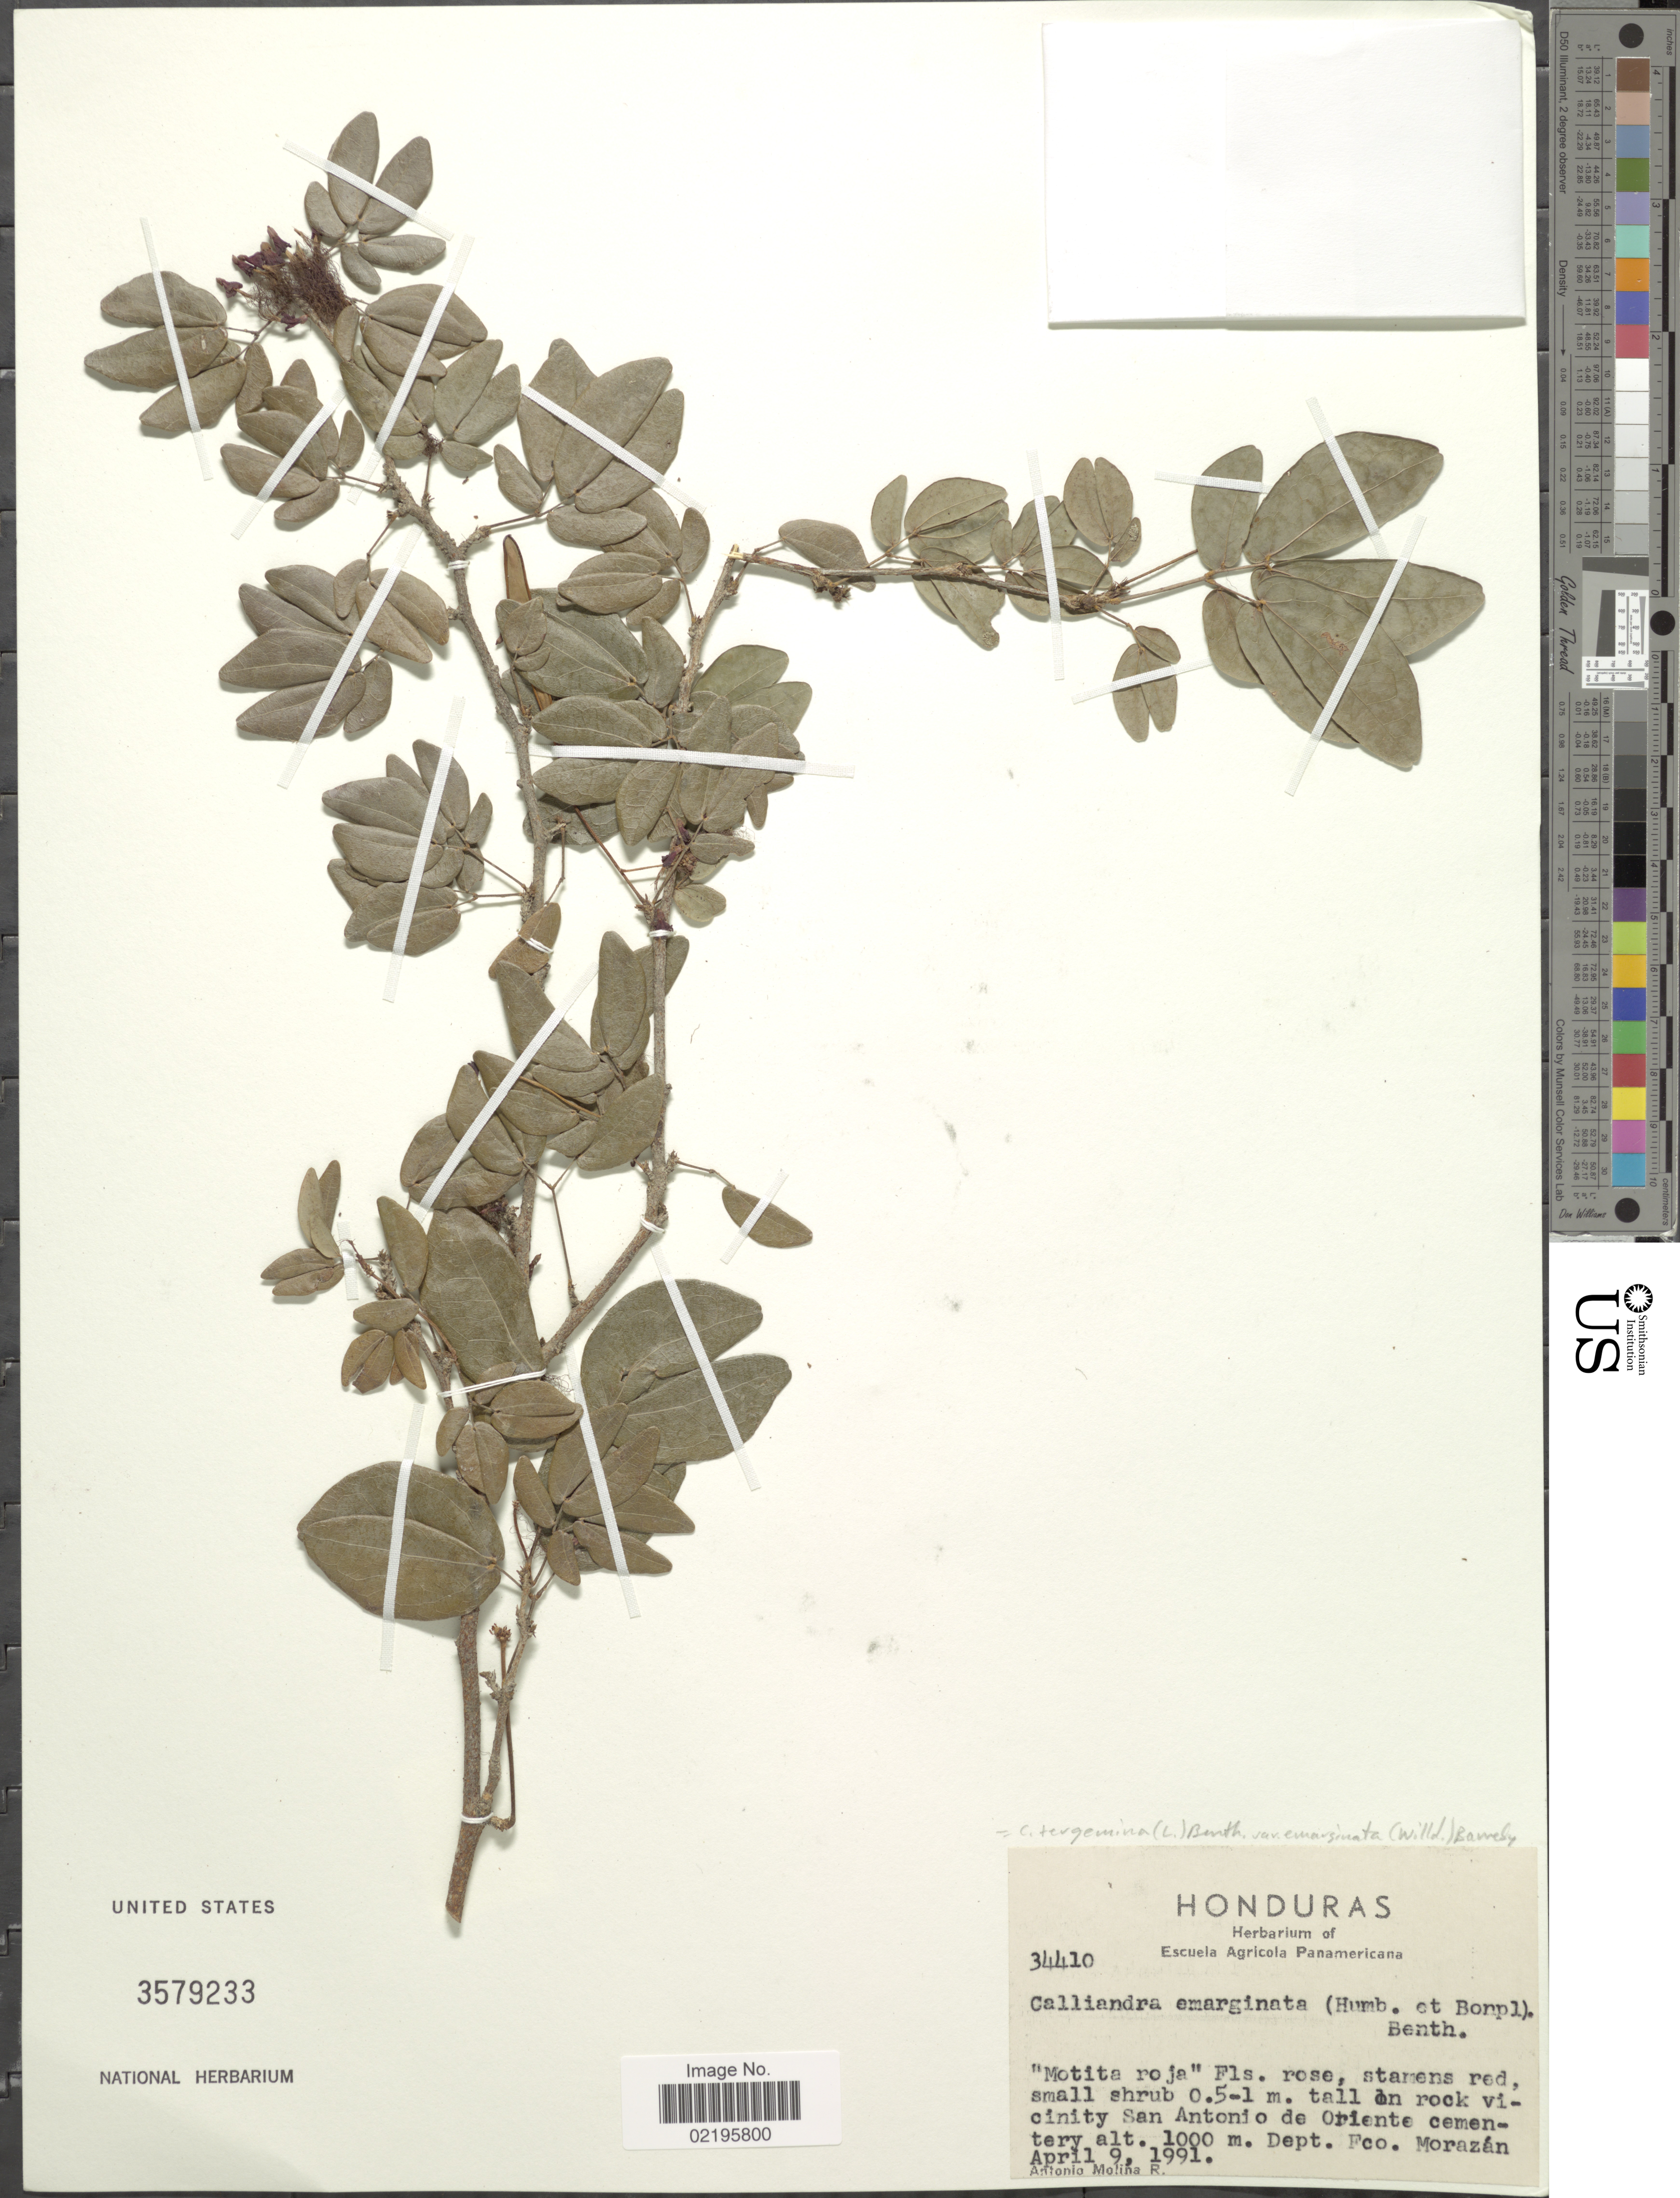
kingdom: Plantae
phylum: Tracheophyta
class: Magnoliopsida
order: Fabales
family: Fabaceae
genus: Calliandra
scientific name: Calliandra emarginata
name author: (Willd.) Benth.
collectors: A. Molina R.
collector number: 34410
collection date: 1991-04-09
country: Honduras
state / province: Fco. Morazán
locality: Tall on rock vicinity San Antonio de Oriente cemetery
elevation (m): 1000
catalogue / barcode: US 3579233